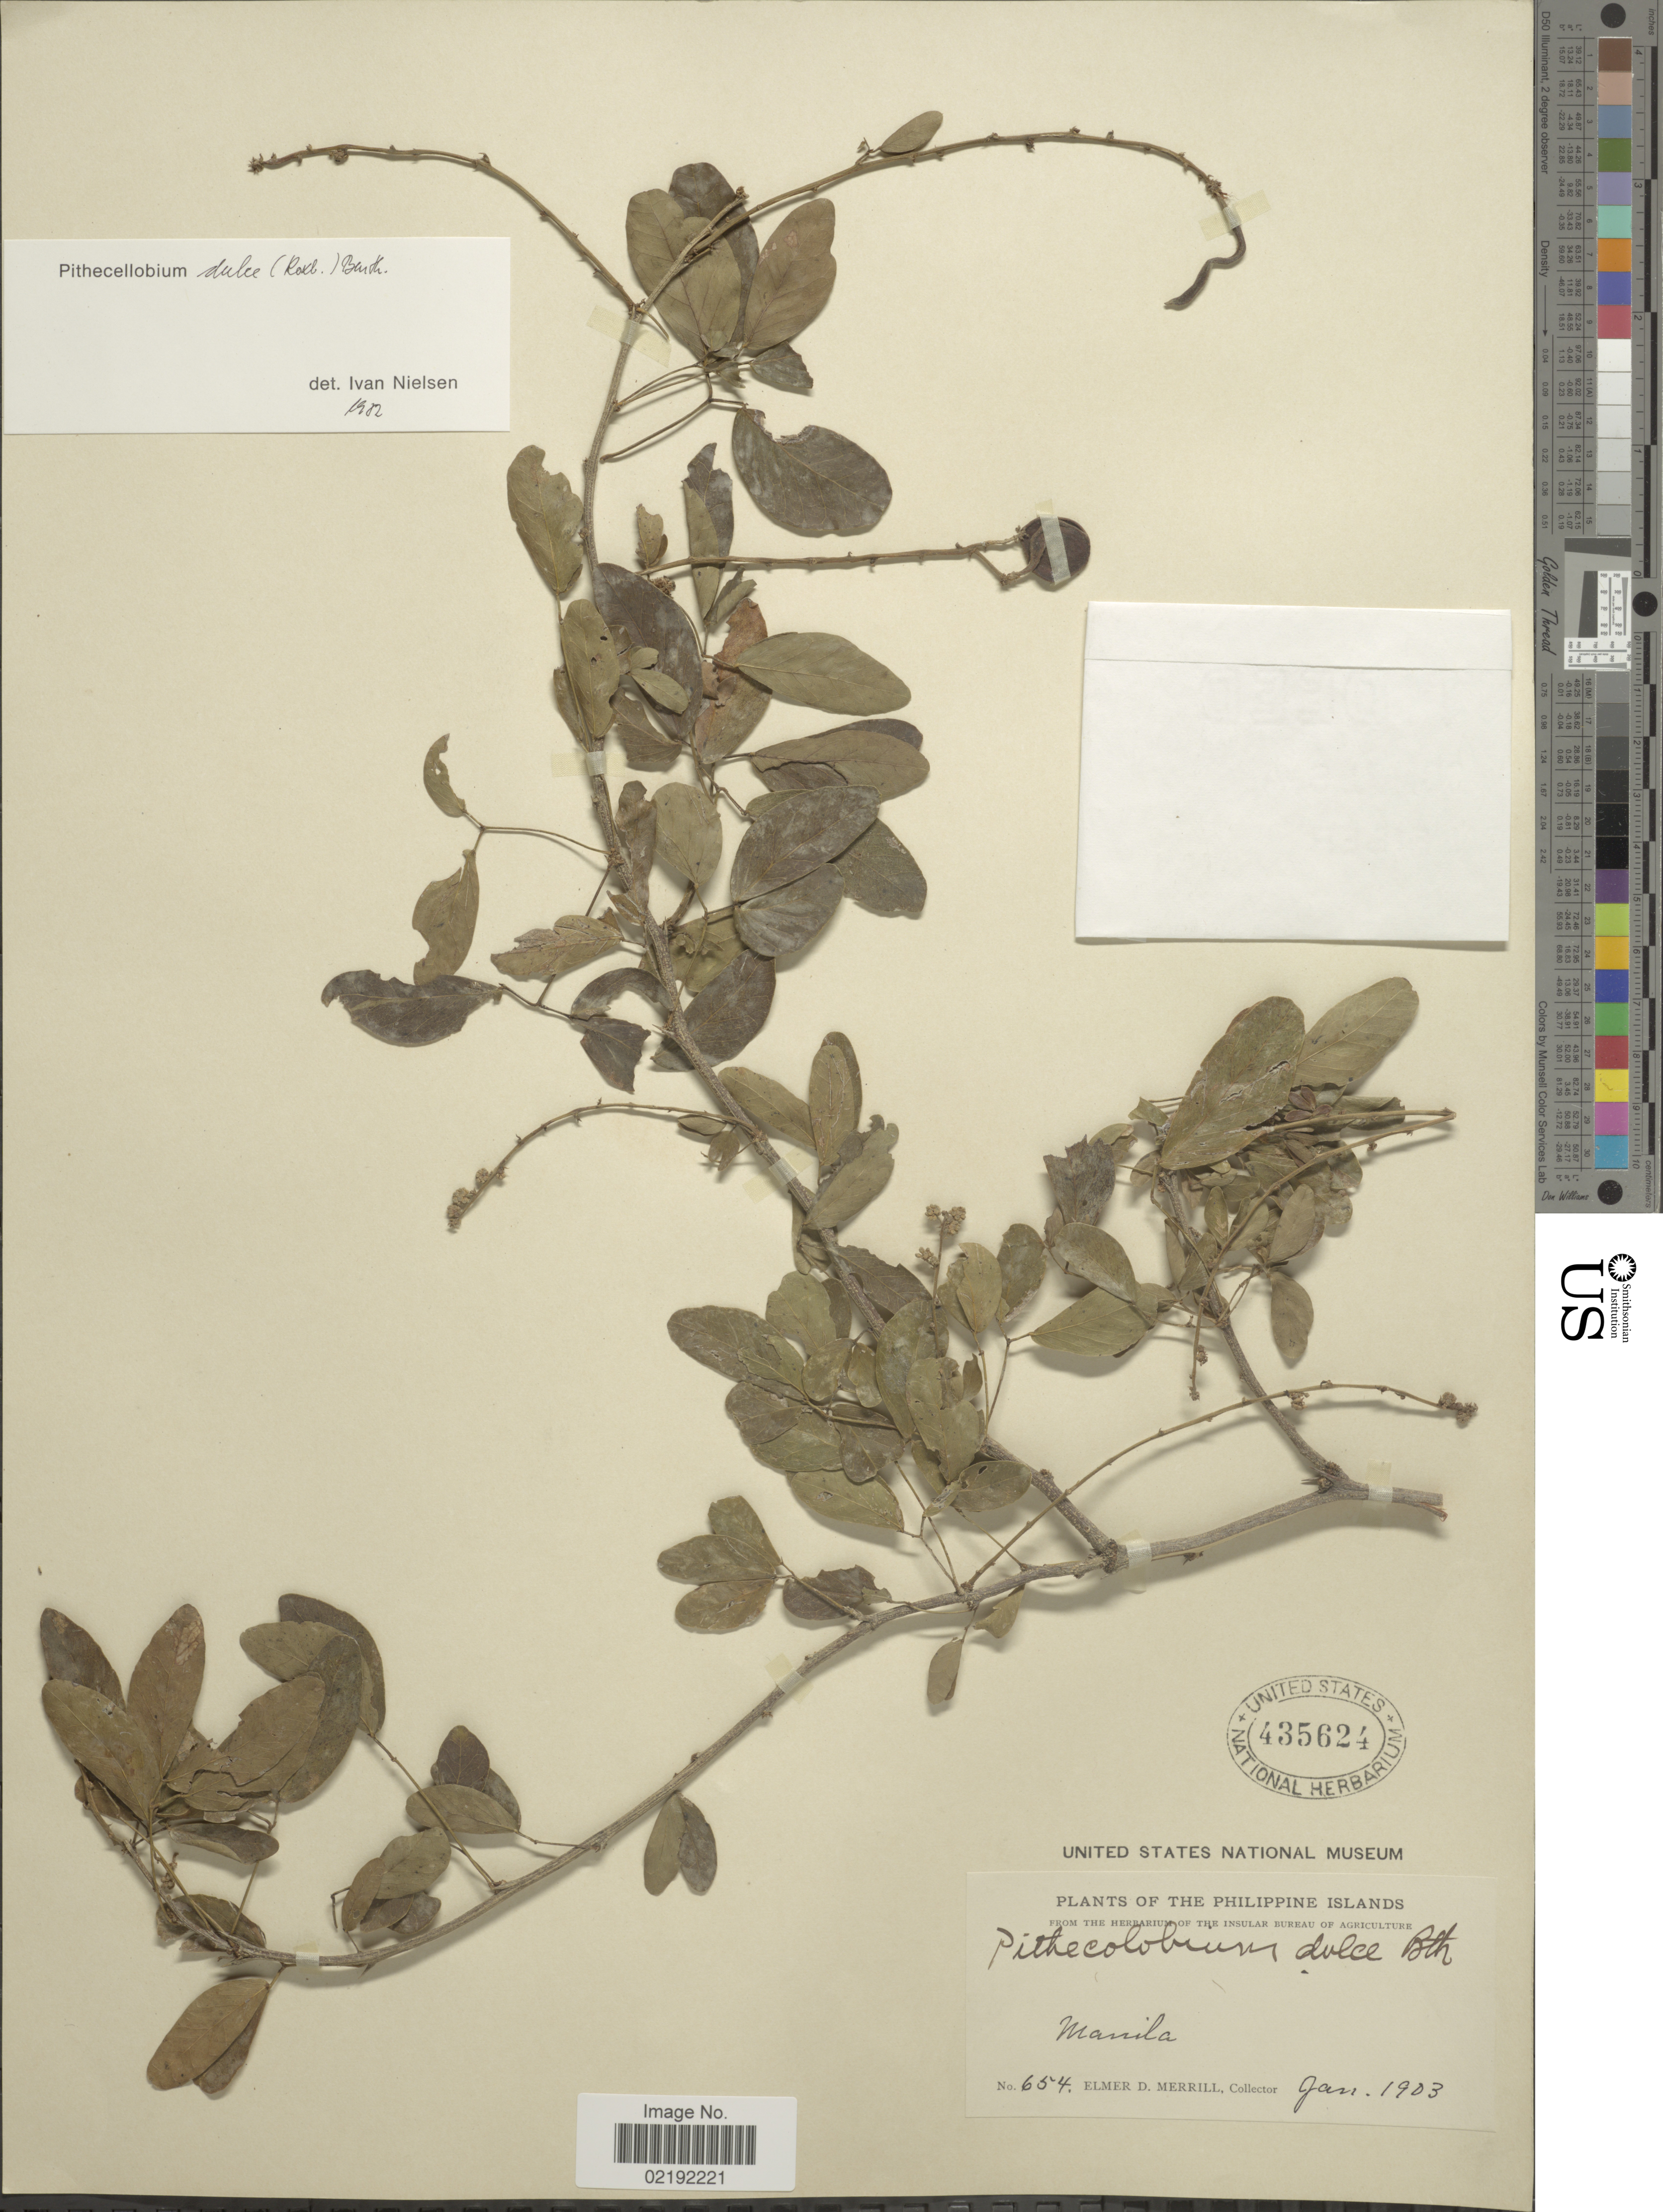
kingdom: Plantae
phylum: Tracheophyta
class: Magnoliopsida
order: Fabales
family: Fabaceae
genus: Pithecellobium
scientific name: Pithecellobium dulce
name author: (Roxb.) Benth.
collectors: E. D. Merrill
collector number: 654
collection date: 1903-01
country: Philippines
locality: Philippine Islands, Manila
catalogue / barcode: US 435624